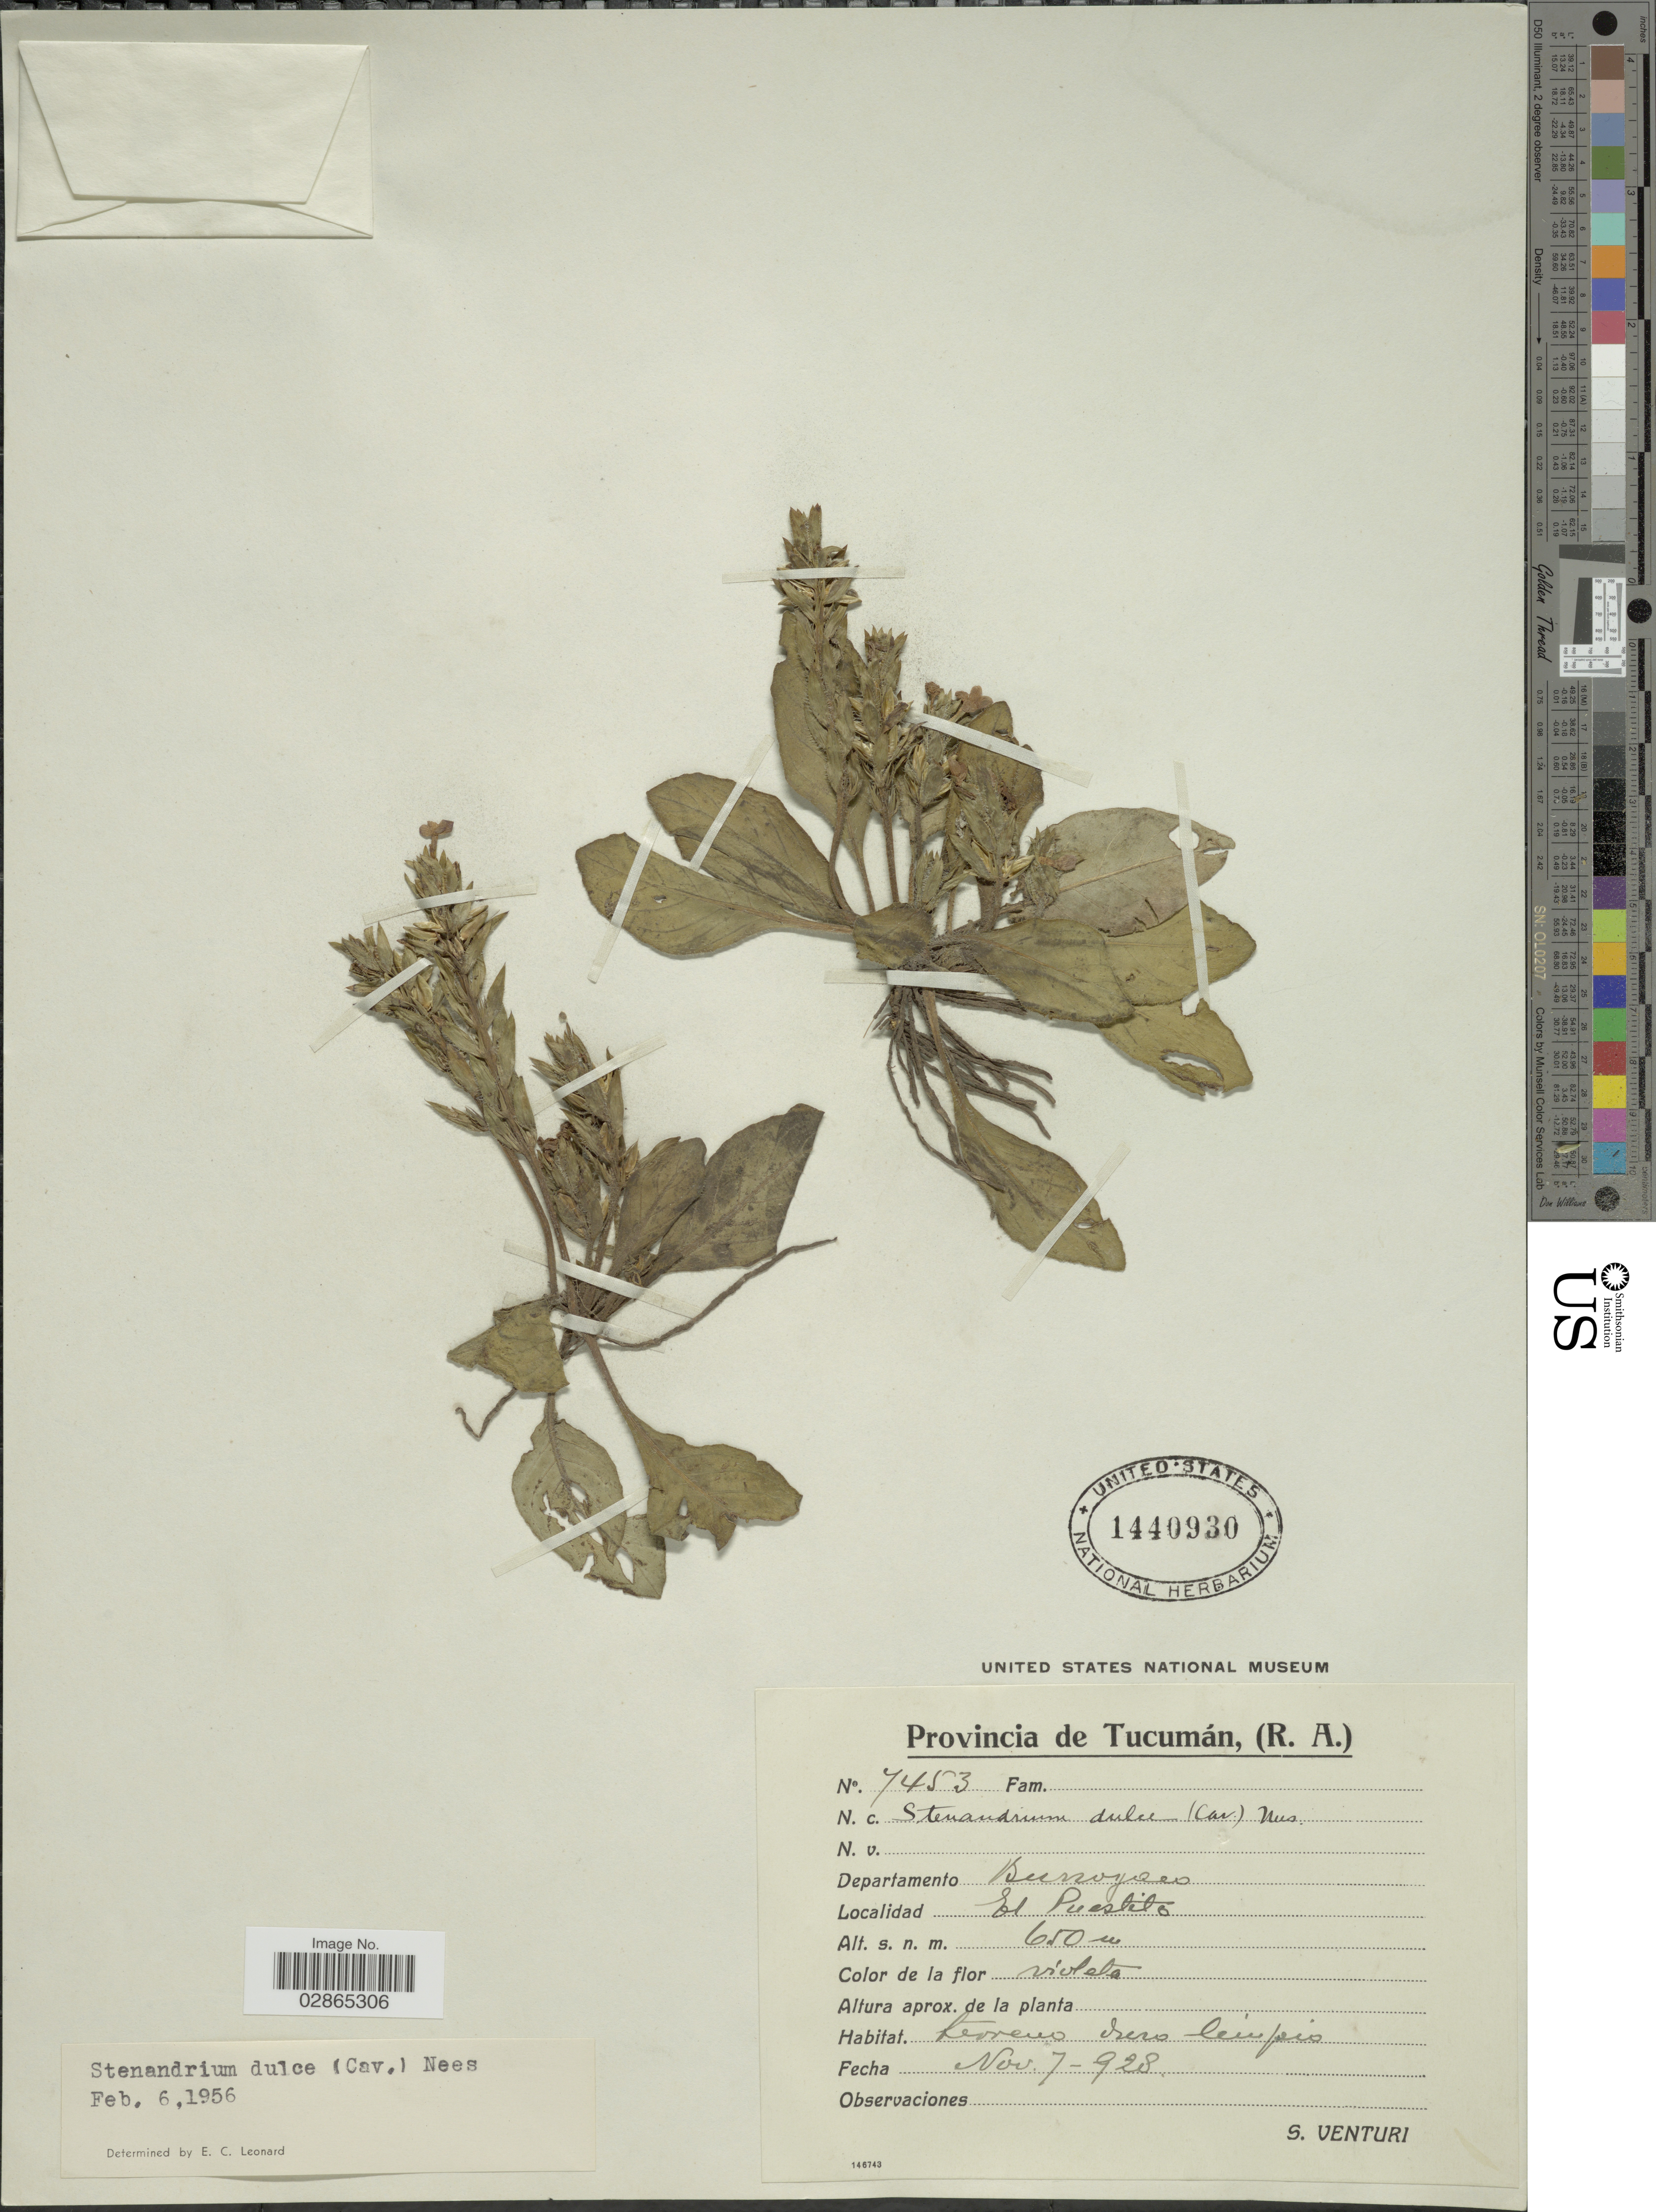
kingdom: Plantae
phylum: Tracheophyta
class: Magnoliopsida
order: Lamiales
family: Acanthaceae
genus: Stenandrium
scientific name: Stenandrium dulce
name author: (Cav.) Nees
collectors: S. Venturi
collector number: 7453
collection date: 1928-11-07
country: Argentina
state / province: Tucuman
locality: Departamento Burroyaco,El Puestito.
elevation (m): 650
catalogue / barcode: US 1440930